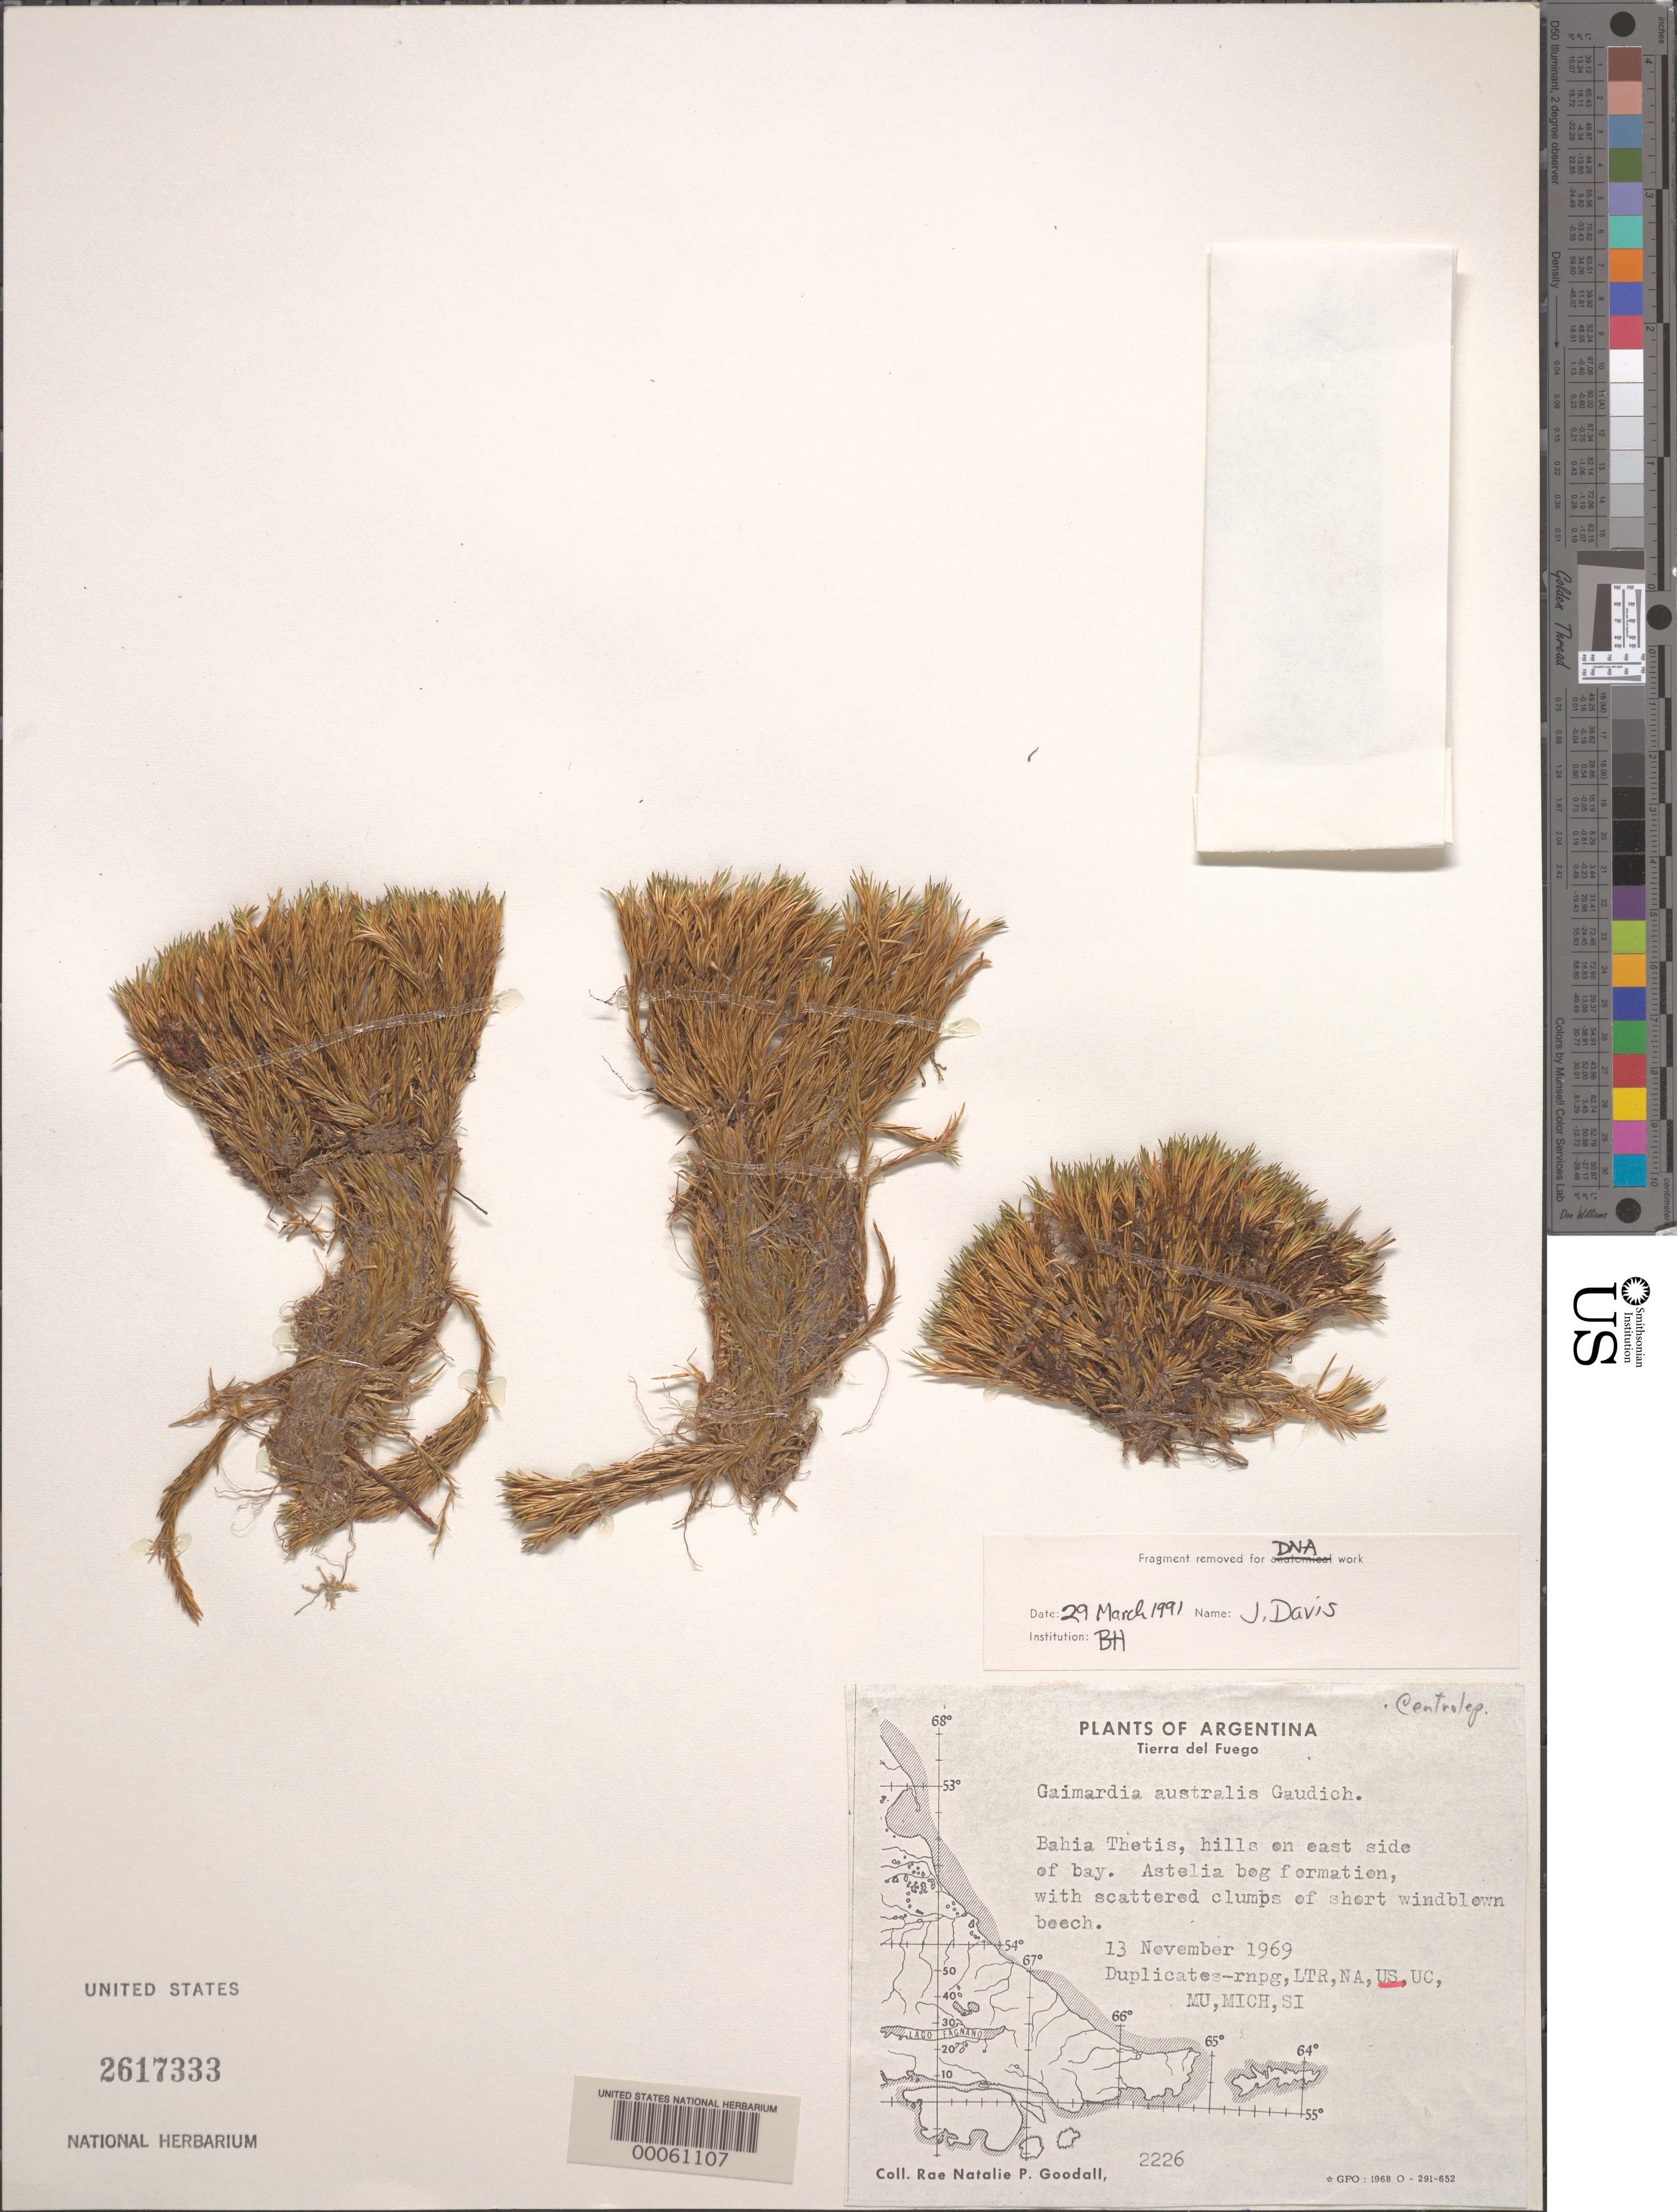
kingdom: Plantae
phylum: Tracheophyta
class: Liliopsida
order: Poales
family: Restionaceae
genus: Gaimardia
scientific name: Gaimardia australis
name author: Gaudich.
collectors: R. Goodall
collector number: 2226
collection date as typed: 13 Nov 1969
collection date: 1969-11-13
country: Argentina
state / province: Tierra del Fuego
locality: Bahia Thetis, hills on E side of bay.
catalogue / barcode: US 2617333